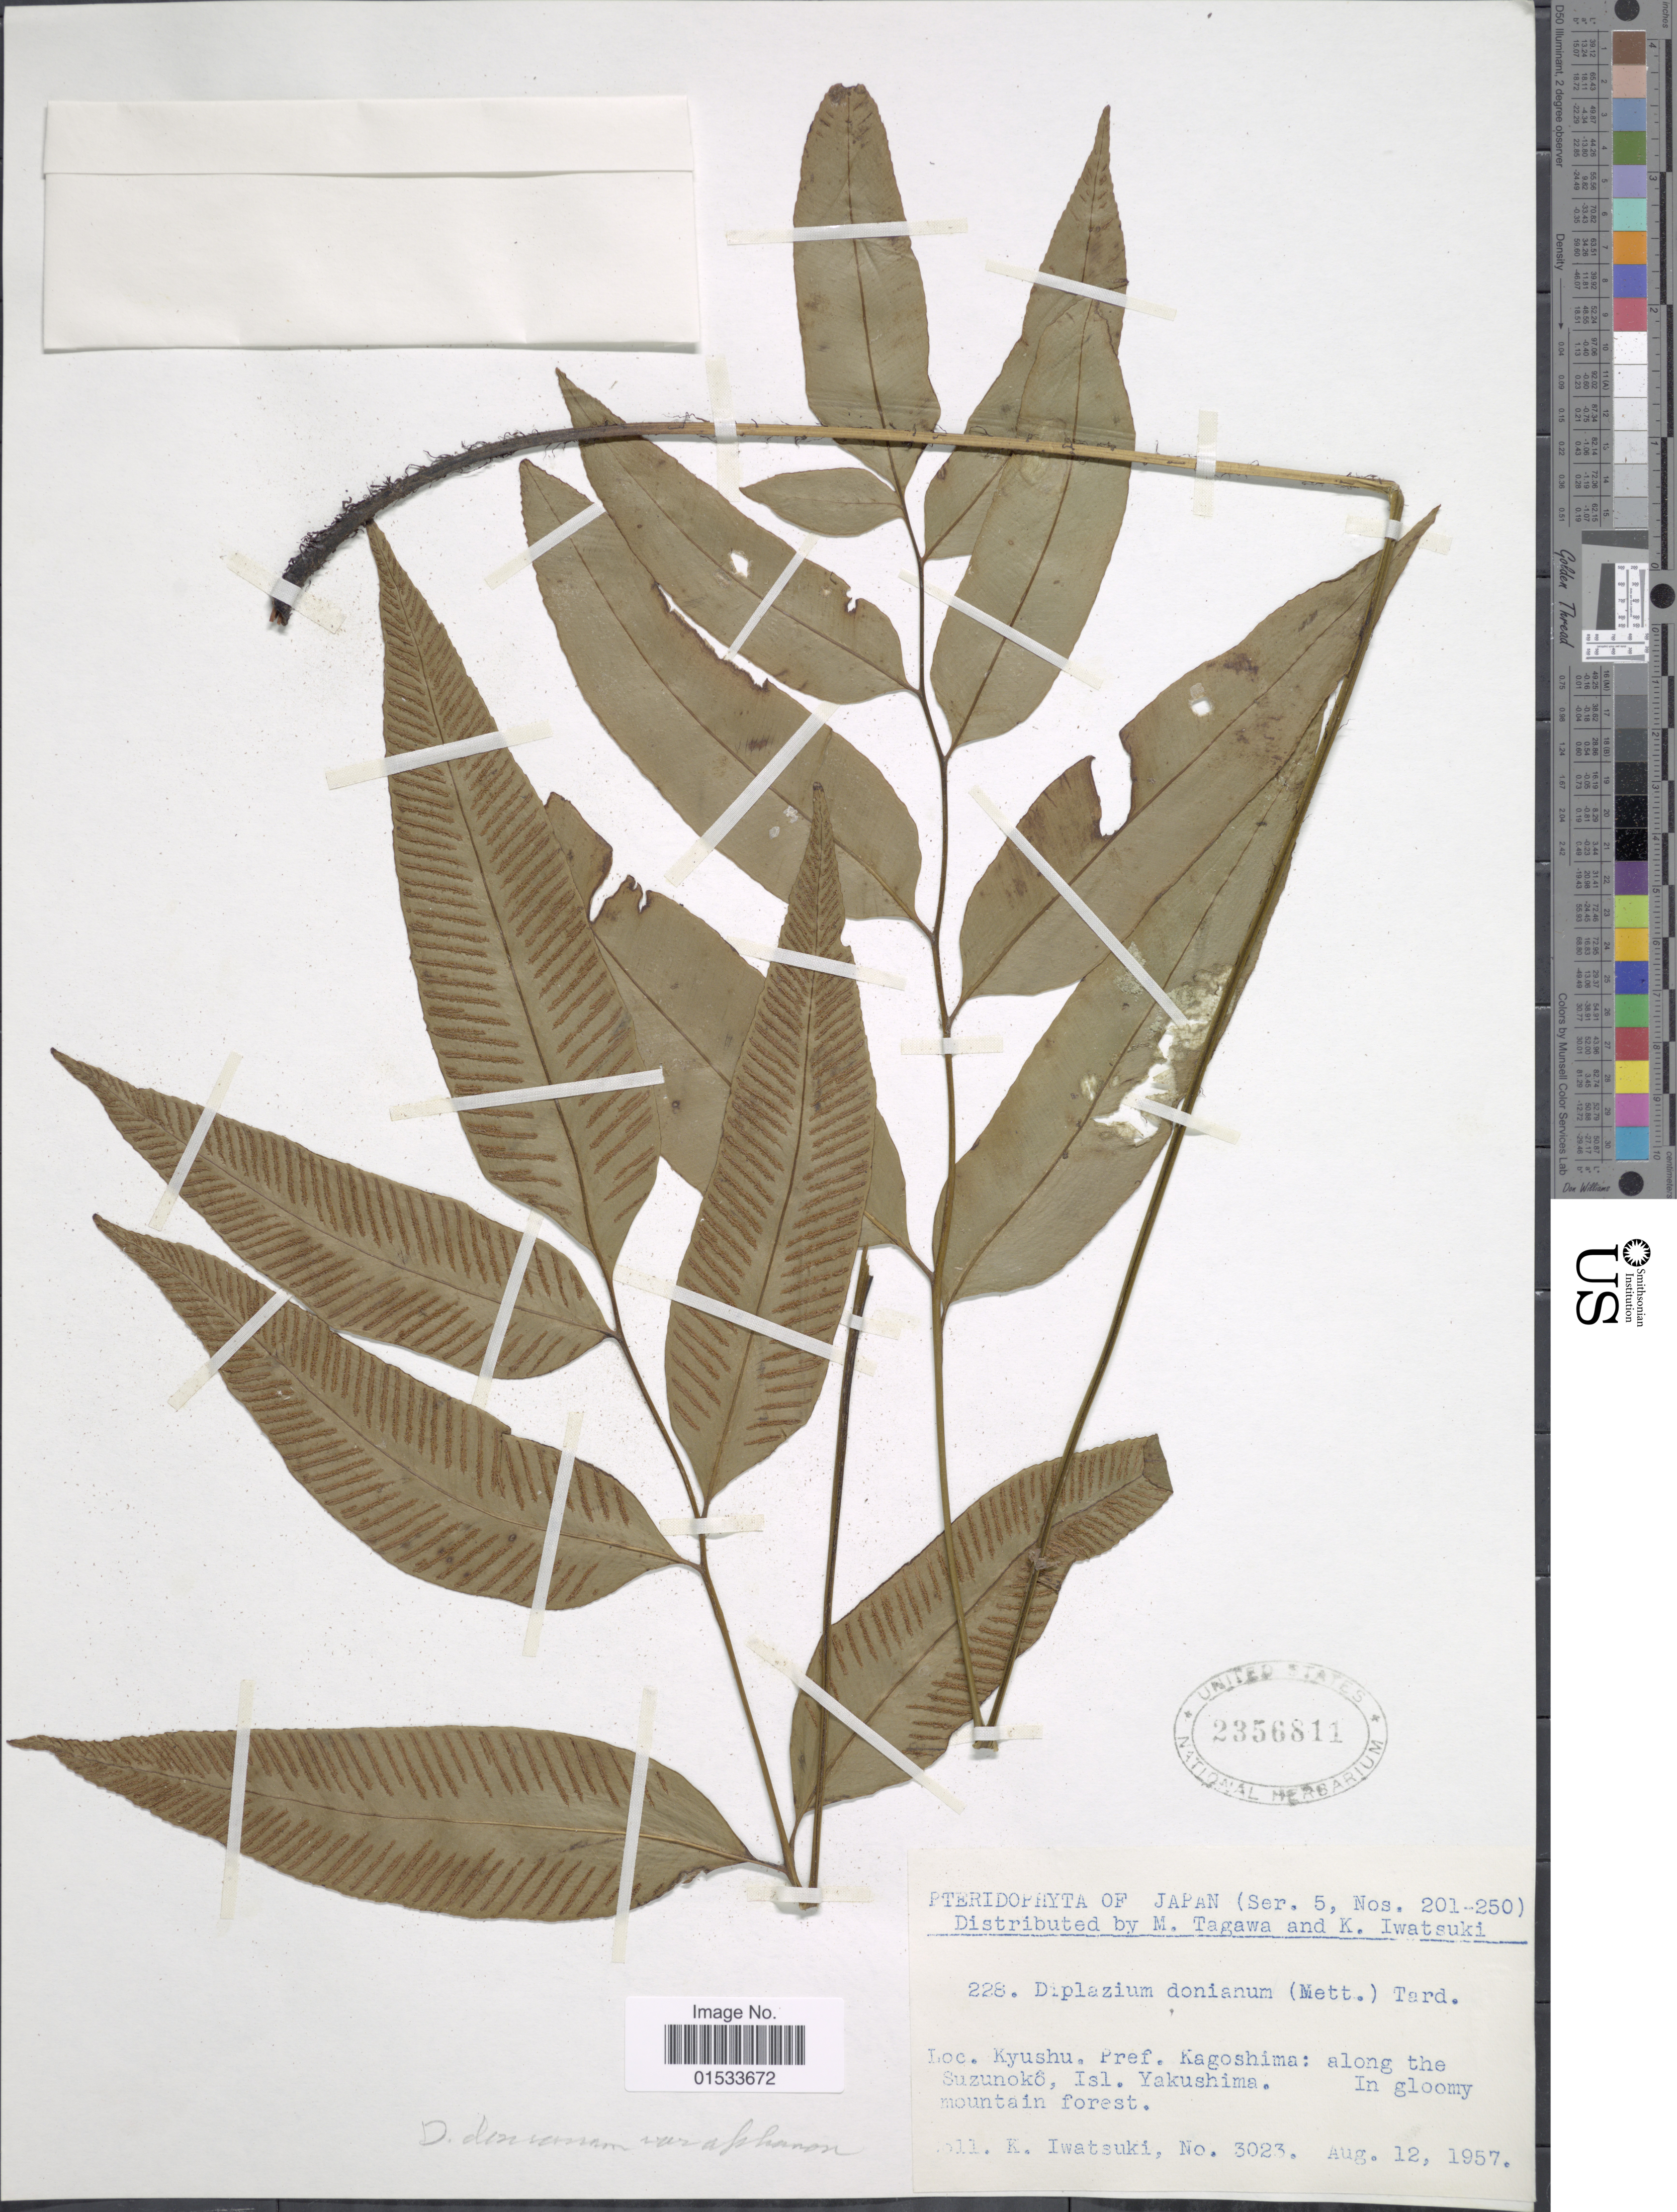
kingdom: Plantae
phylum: Tracheophyta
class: Polypodiopsida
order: Polypodiales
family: Athyriaceae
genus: Diplazium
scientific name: Diplazium donianum var. aphanoneuron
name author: (Ohwi) Tagawa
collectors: K. Iwatsuki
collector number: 3023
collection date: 1957-08-12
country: Japan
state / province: Kagosima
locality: Kyushyu, Pref. Kagoshima: along the Suzunokô, Isl. Yakushima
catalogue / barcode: US 2356811